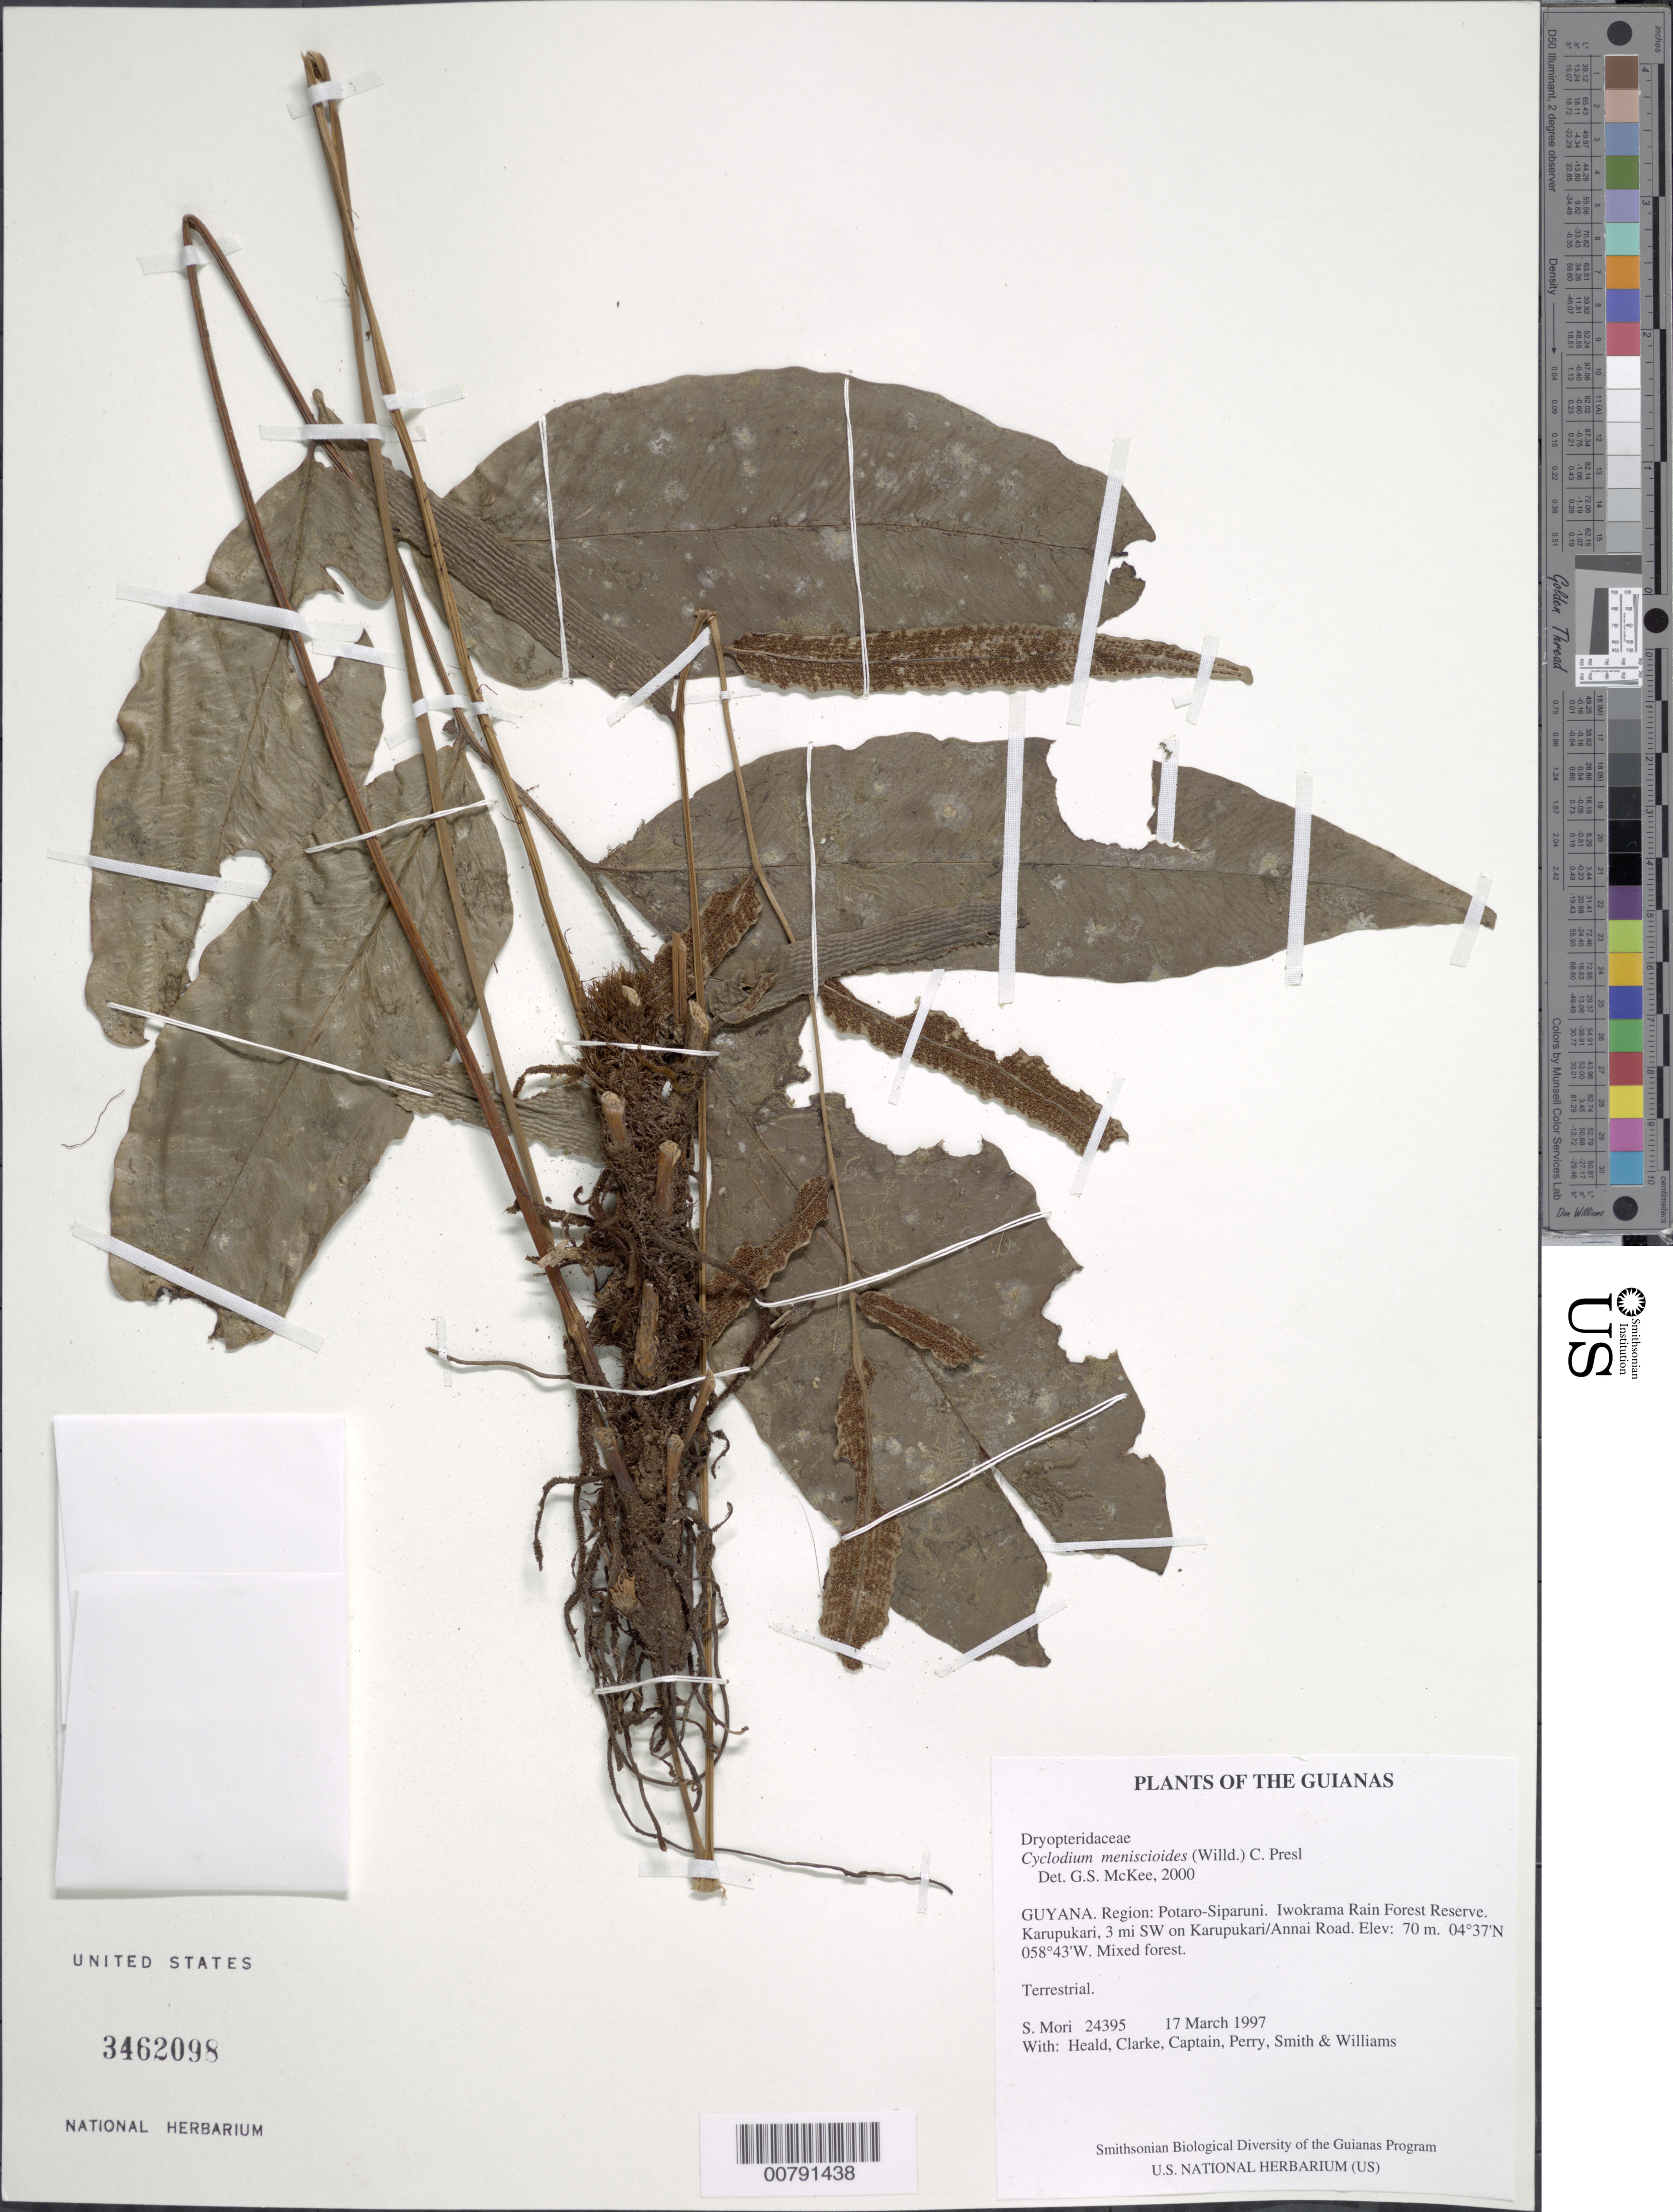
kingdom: Plantae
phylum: Tracheophyta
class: Polypodiopsida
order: Polypodiales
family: Dryopteridaceae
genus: Cyclodium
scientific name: Cyclodium meniscioides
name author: (Willd.) C. Presl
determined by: McKee, G. S., (US), NMNH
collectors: S. Mori, S. Heald, D. Clarke, C. Captain, C. Perry, -- Smith & R. Williams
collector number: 24395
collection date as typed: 17 March 1997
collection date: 1997-03-17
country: Guyana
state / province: Potaro-Siparuni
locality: Iwokrama Rain Forest Reserve. Karupukari, 3 mi SW on Karupukari/Annai Road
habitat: Mixed forest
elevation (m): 70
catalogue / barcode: US 3462098